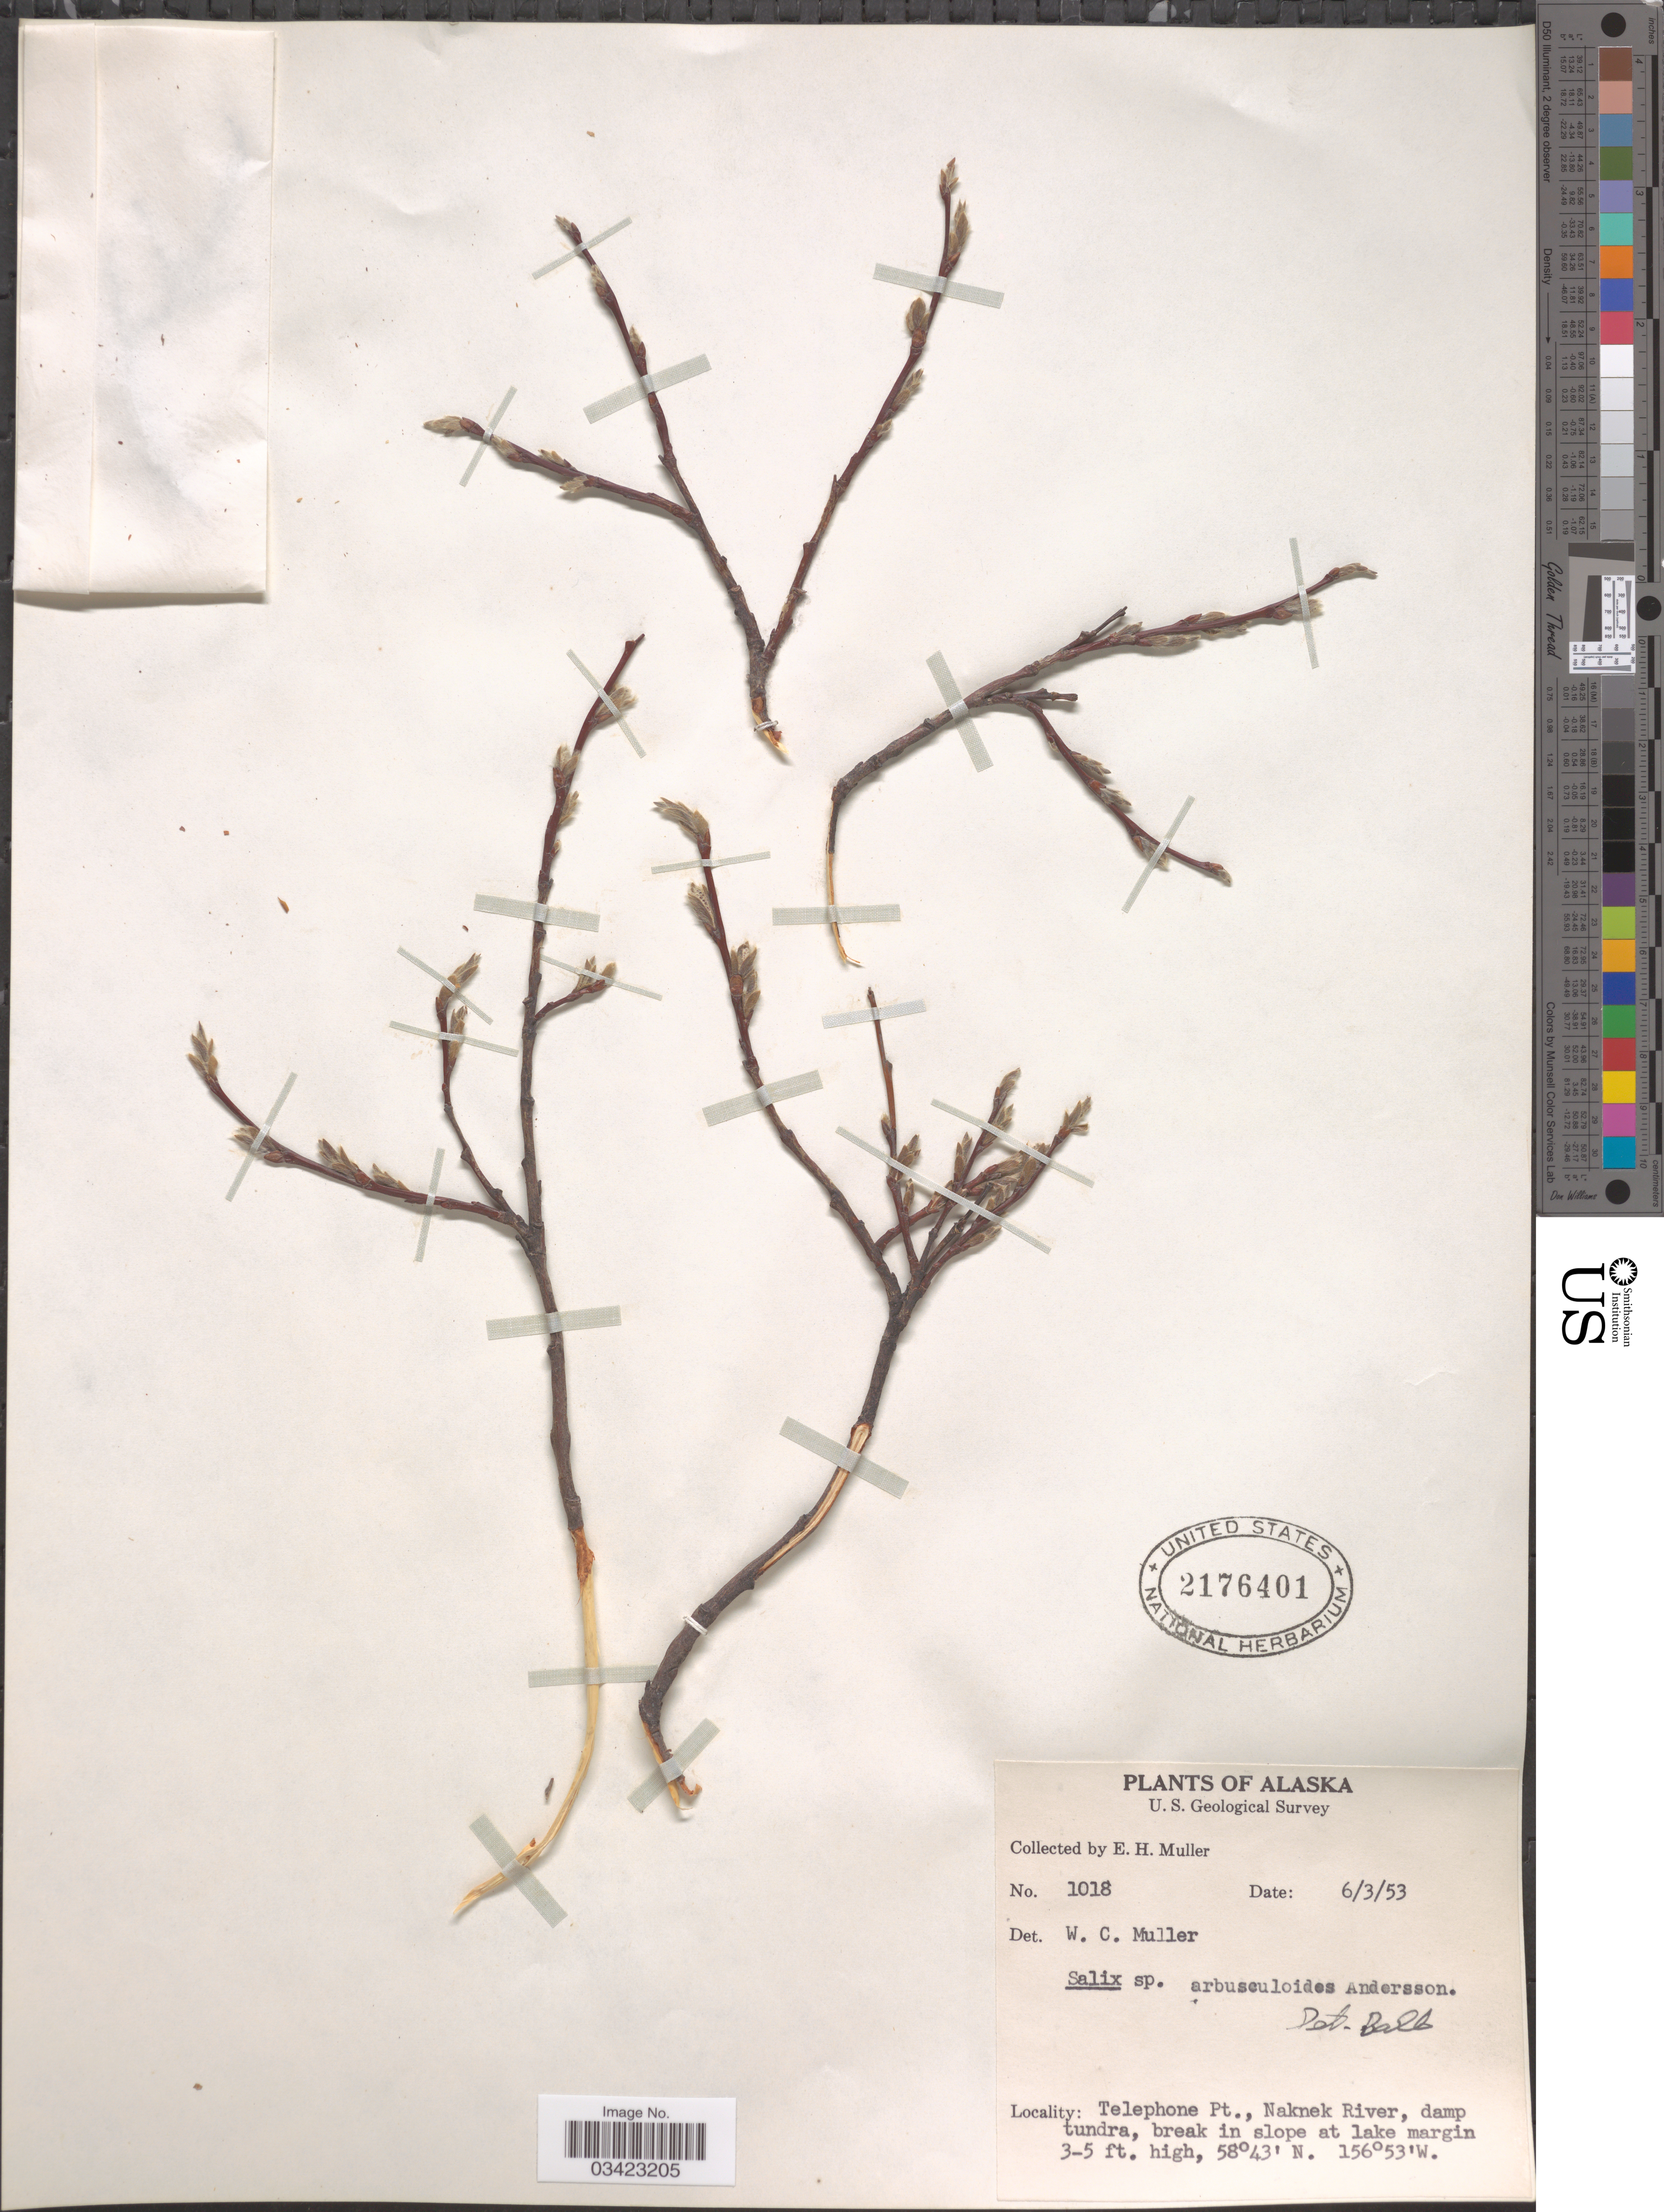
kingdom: Plantae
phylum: Tracheophyta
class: Magnoliopsida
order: Malpighiales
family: Salicaceae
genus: Salix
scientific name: Salix arbusculoides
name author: Andersson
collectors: E. H. Muller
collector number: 1018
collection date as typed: Transcribed d/m/y: 3/6/53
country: United States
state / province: Alaska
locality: Telephone Pt., Naknek River, damp tundra, break in slope at lake margin.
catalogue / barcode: US 2176401